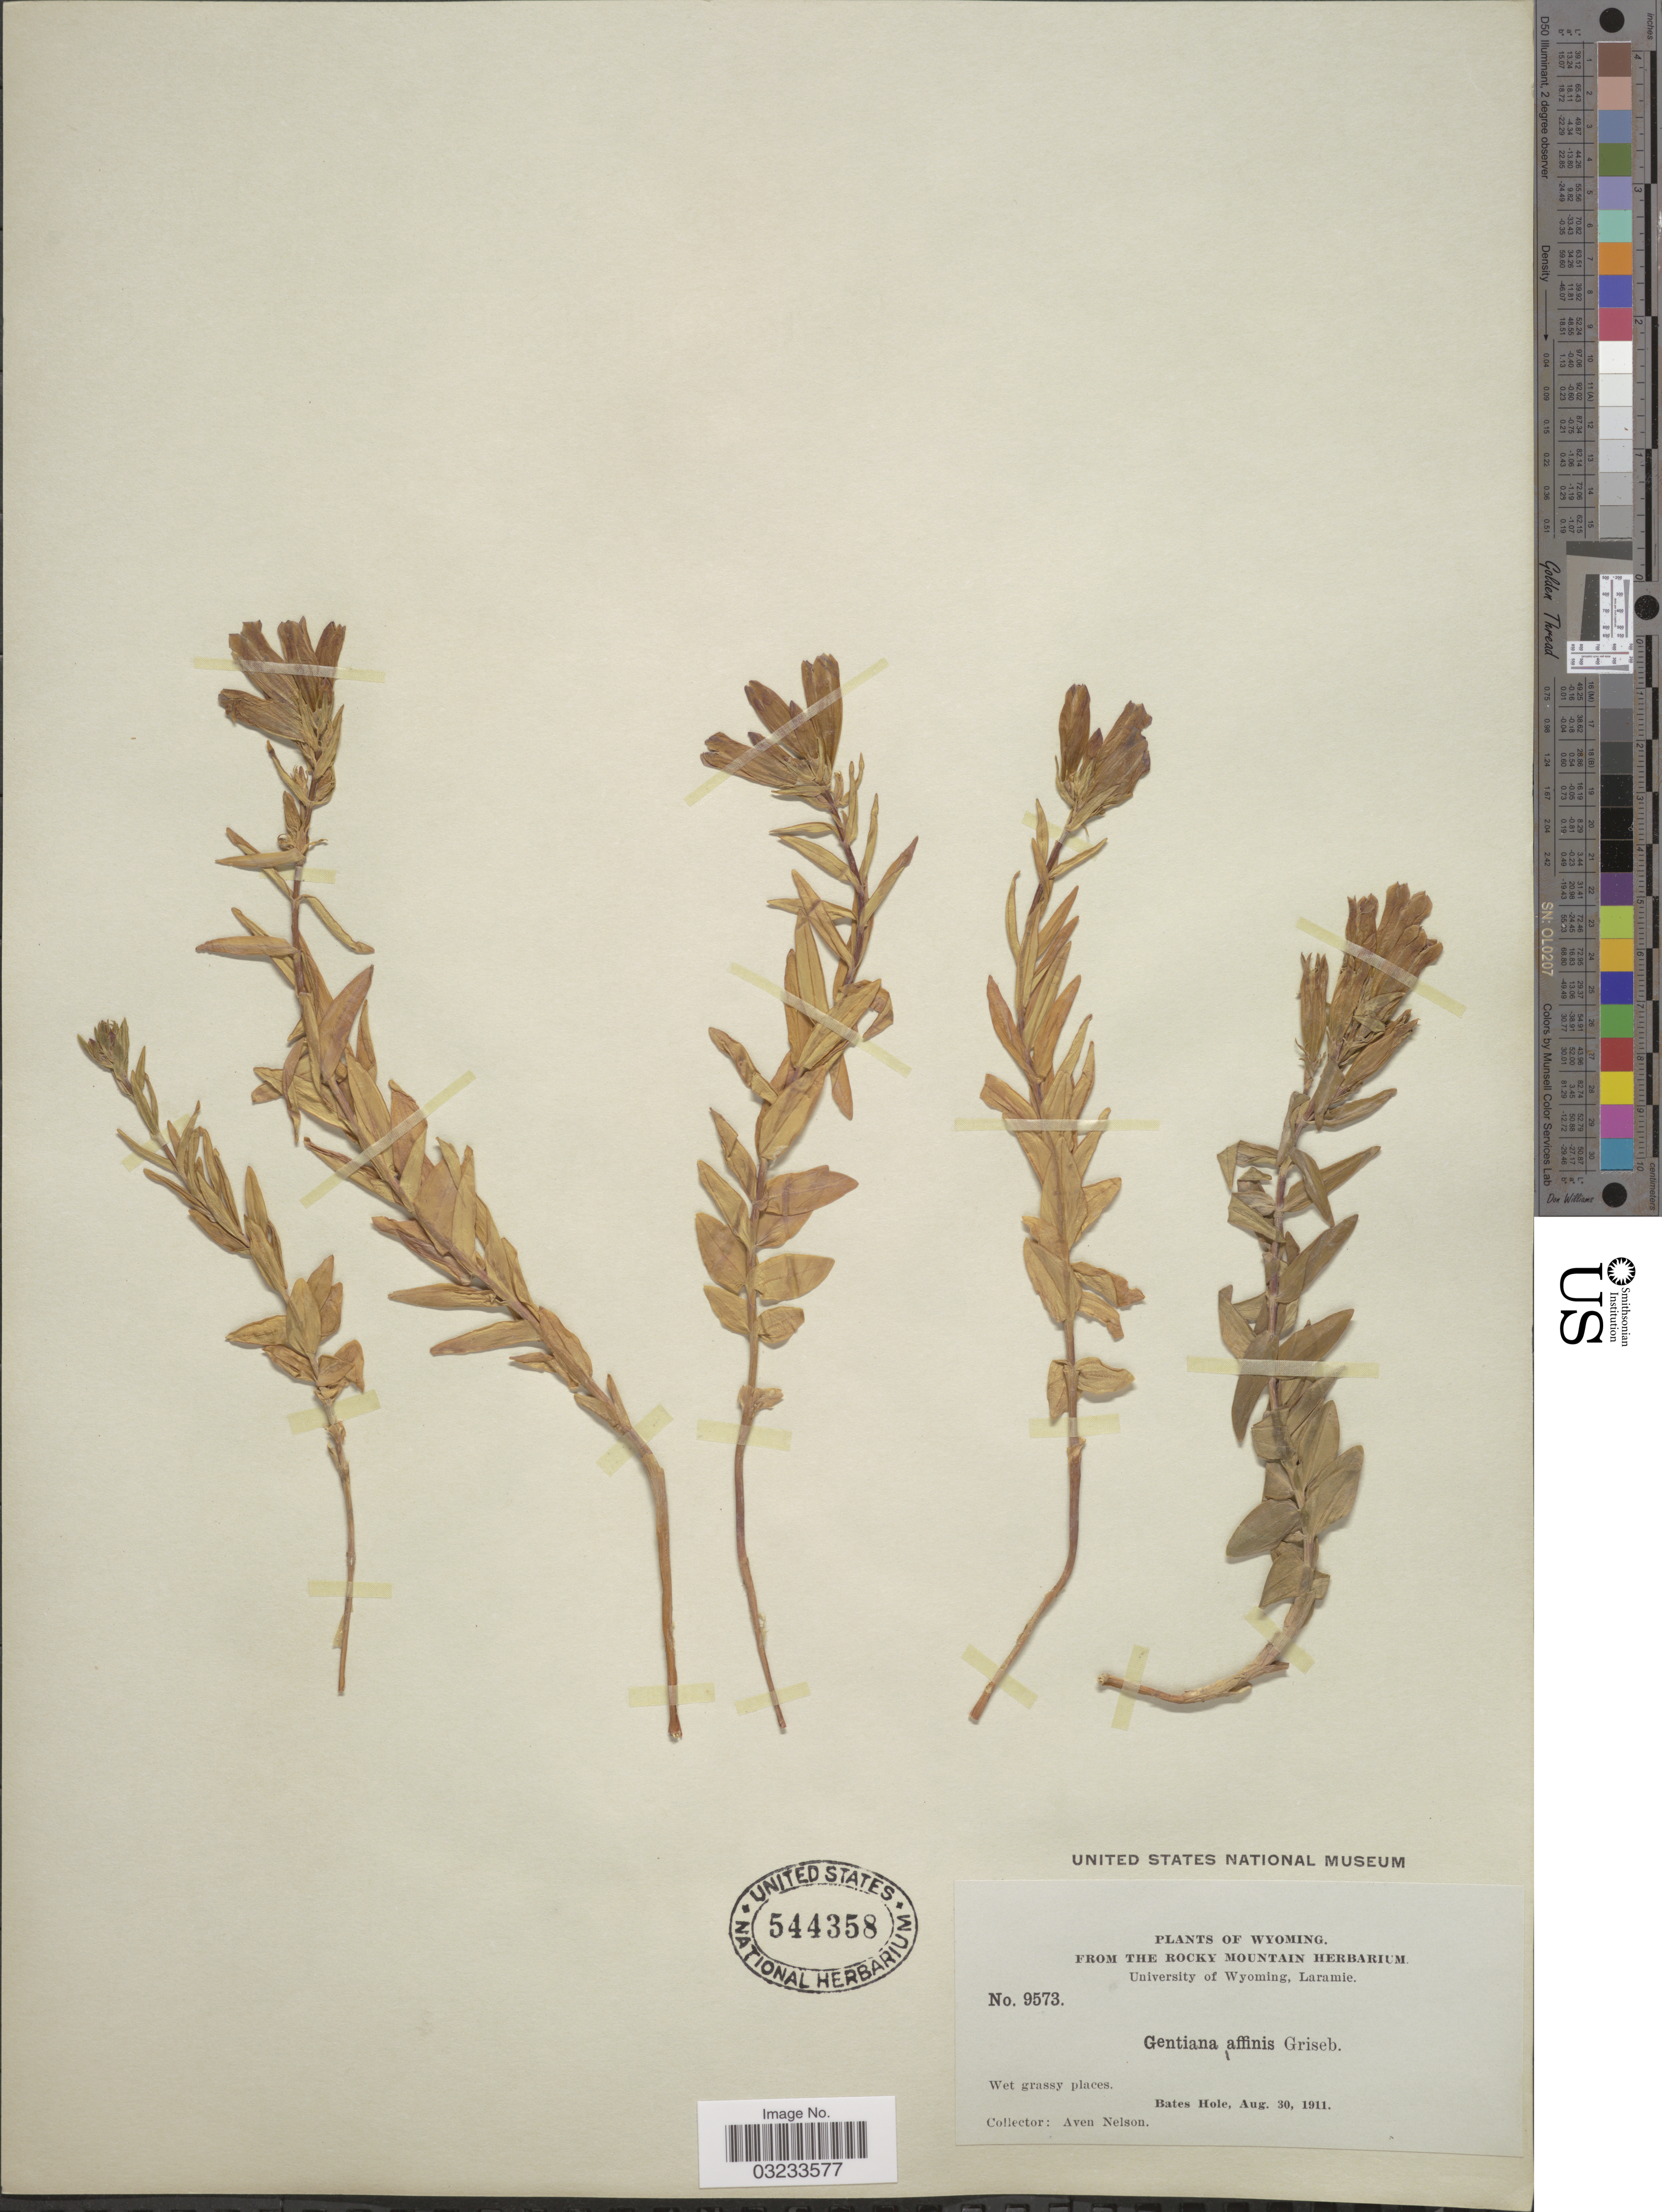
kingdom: Plantae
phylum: Tracheophyta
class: Magnoliopsida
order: Gentianales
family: Gentianaceae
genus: Gentiana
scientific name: Gentiana affinis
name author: Griseb.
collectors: A. Nelson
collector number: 9573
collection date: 1911-08-30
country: United States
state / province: Wyoming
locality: Bates Hole.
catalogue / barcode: US 544358